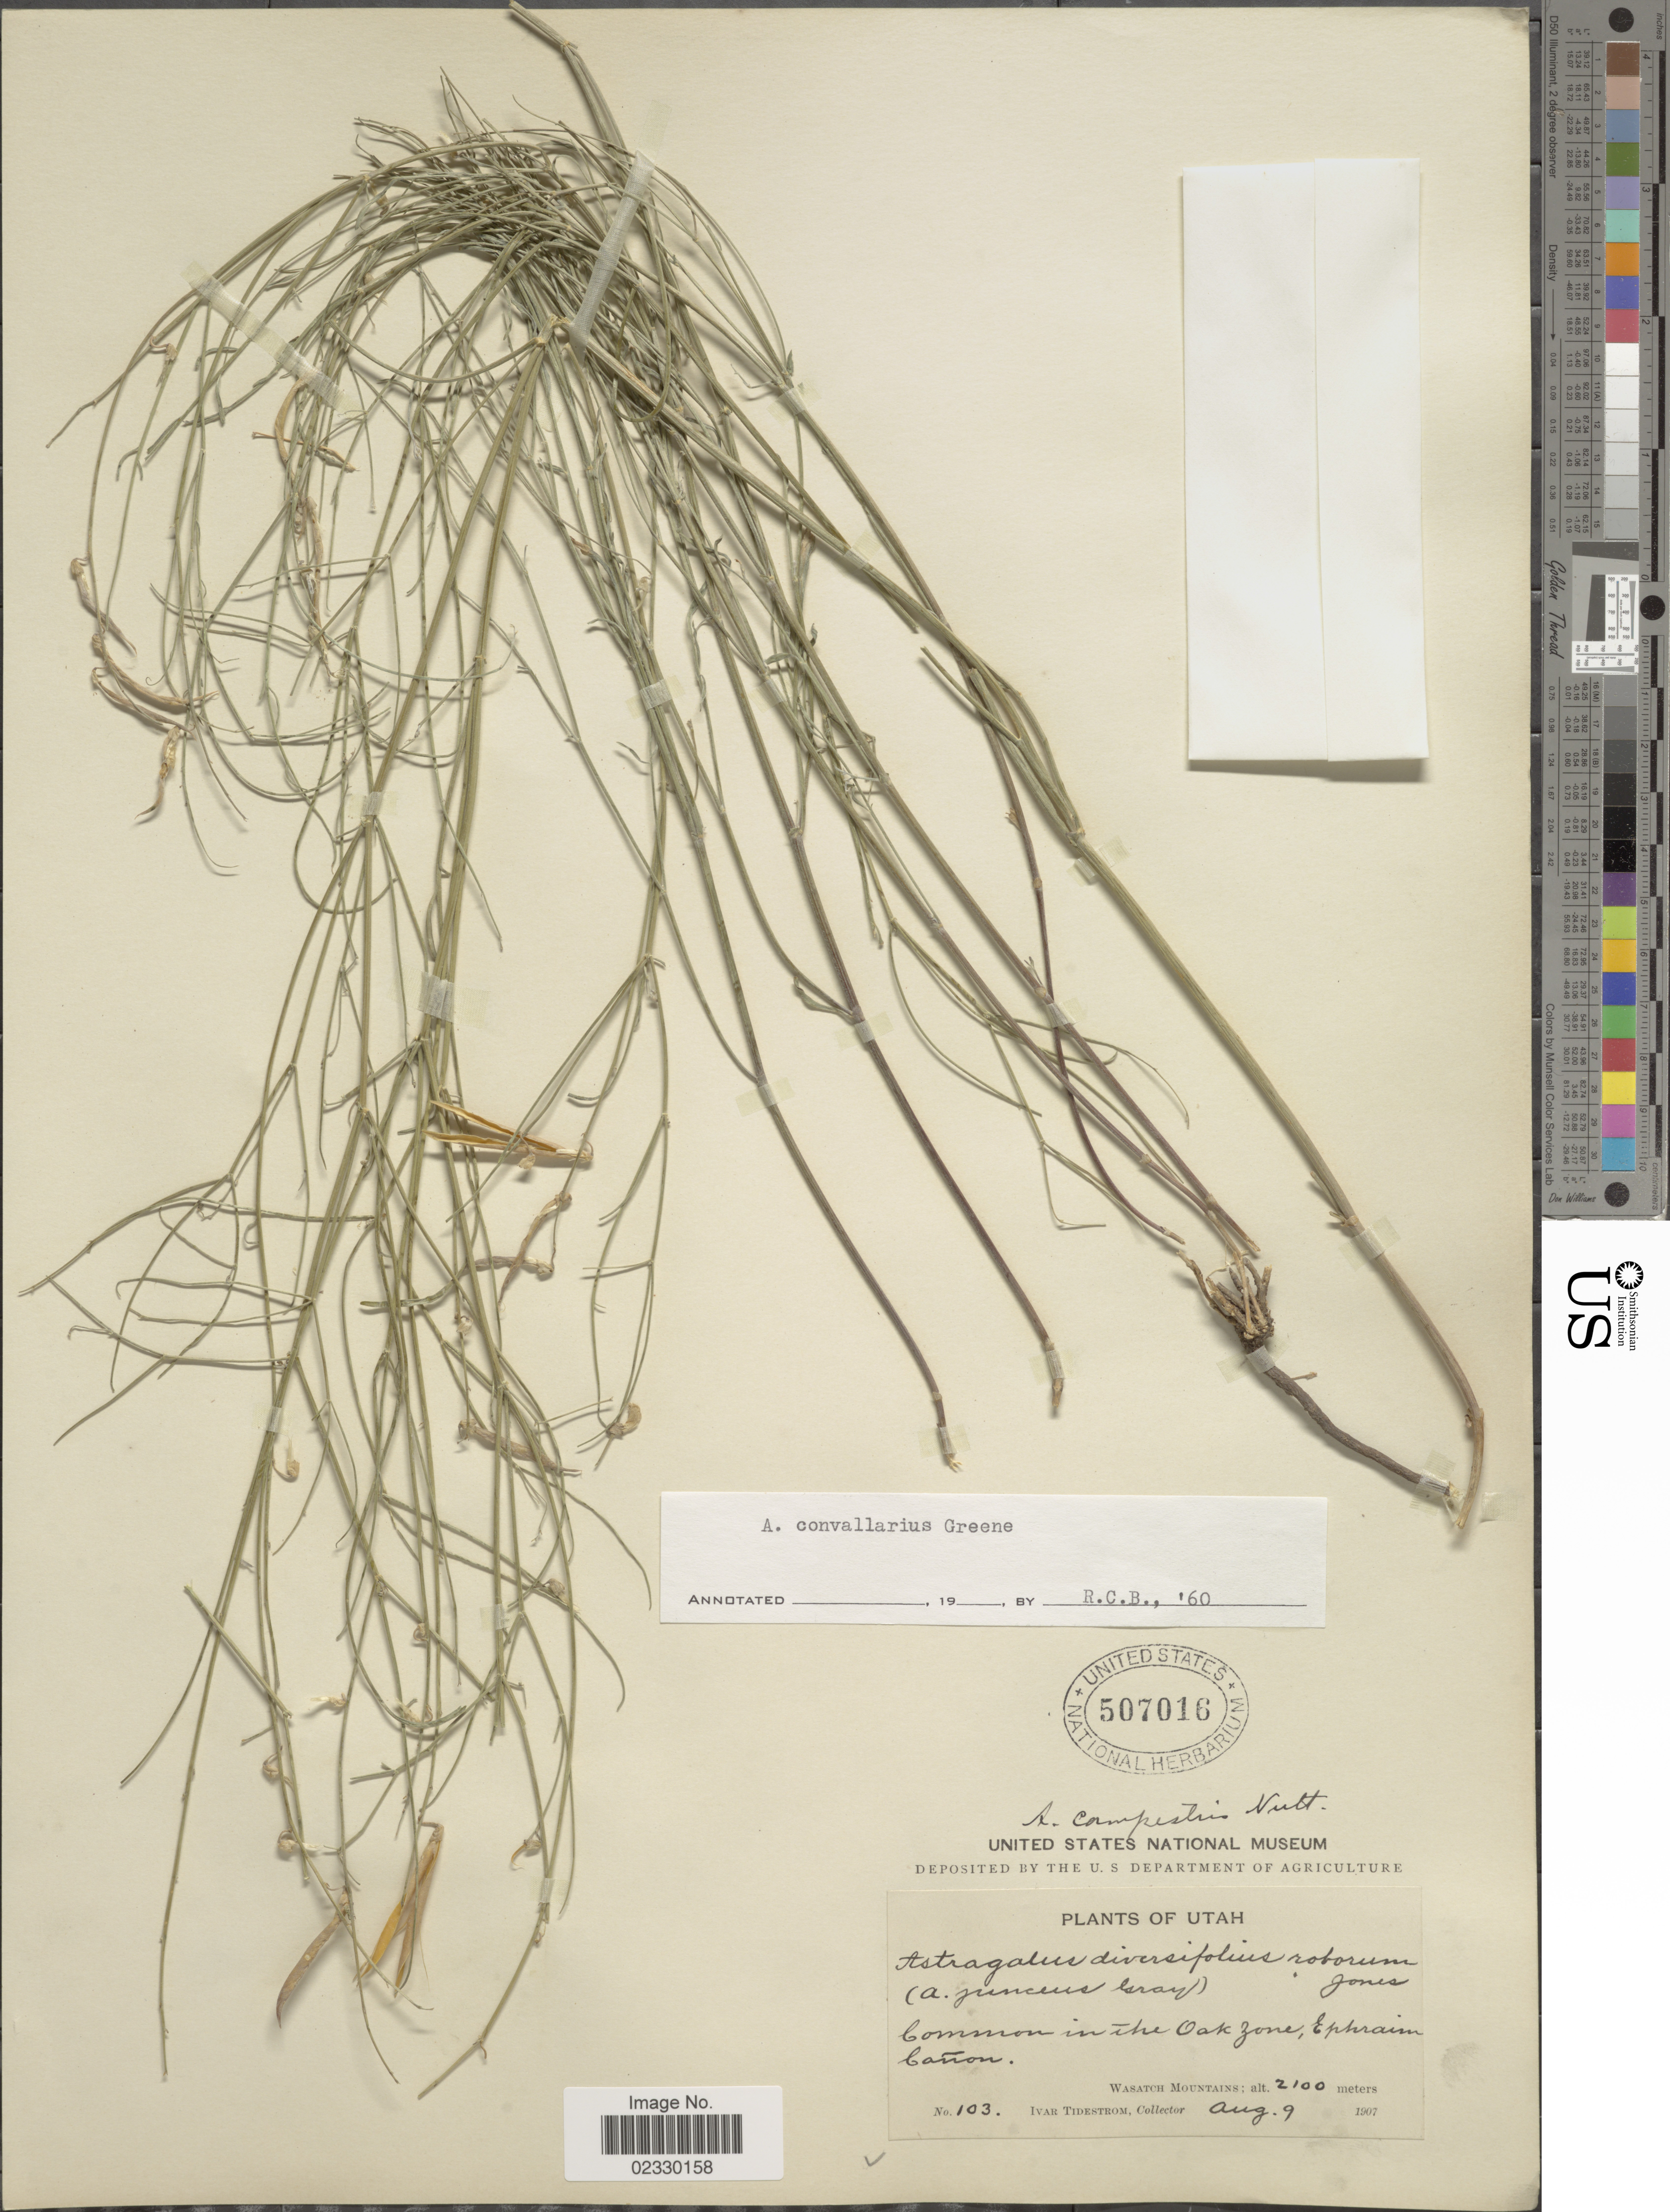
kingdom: Plantae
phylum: Tracheophyta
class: Magnoliopsida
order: Fabales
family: Fabaceae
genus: Astragalus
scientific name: Astragalus convallarius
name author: Greene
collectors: I. F. Tidestrom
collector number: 103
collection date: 1907-08-09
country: United States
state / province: Utah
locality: Common in the Oak zone, Ephraim Cañon, Wasatch Mountains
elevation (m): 2100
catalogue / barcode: US 507016